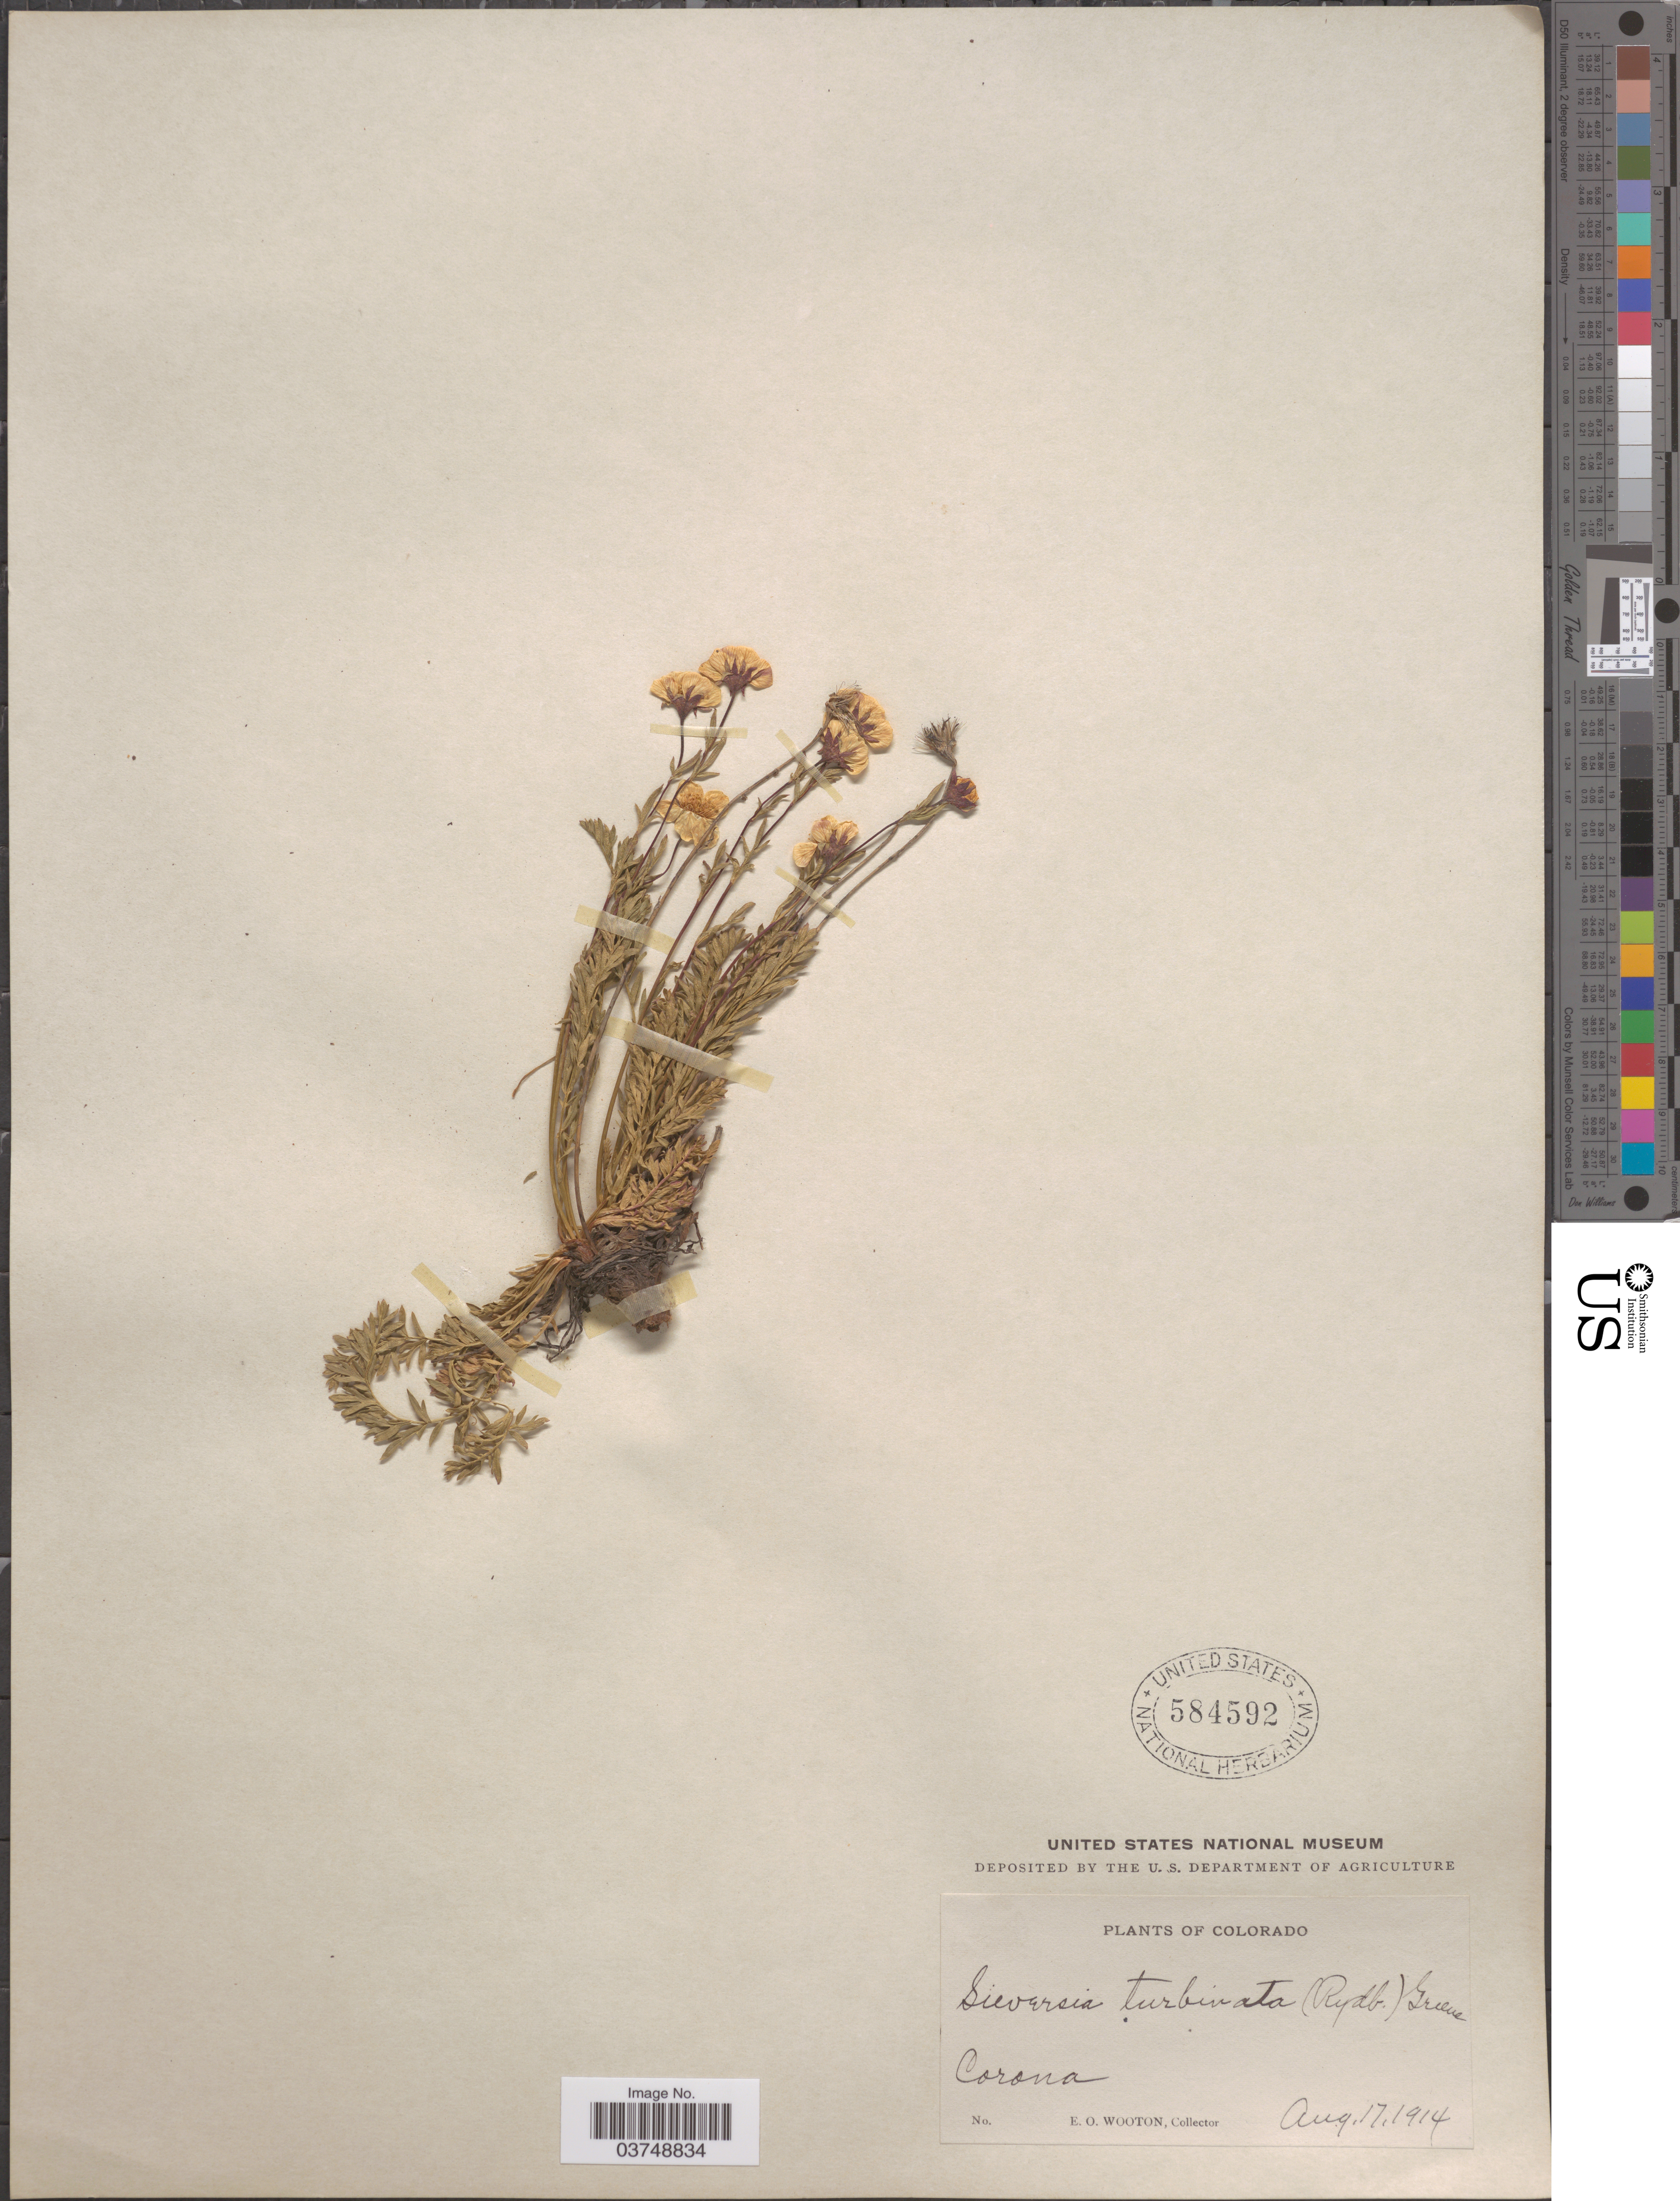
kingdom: Plantae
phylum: Tracheophyta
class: Magnoliopsida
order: Rosales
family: Rosaceae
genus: Geum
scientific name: Geum rossii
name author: (R. Br.) Ser.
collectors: E. O. Wooton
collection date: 1914-08-17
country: United States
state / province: Colorado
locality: Corona.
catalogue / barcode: US 584592